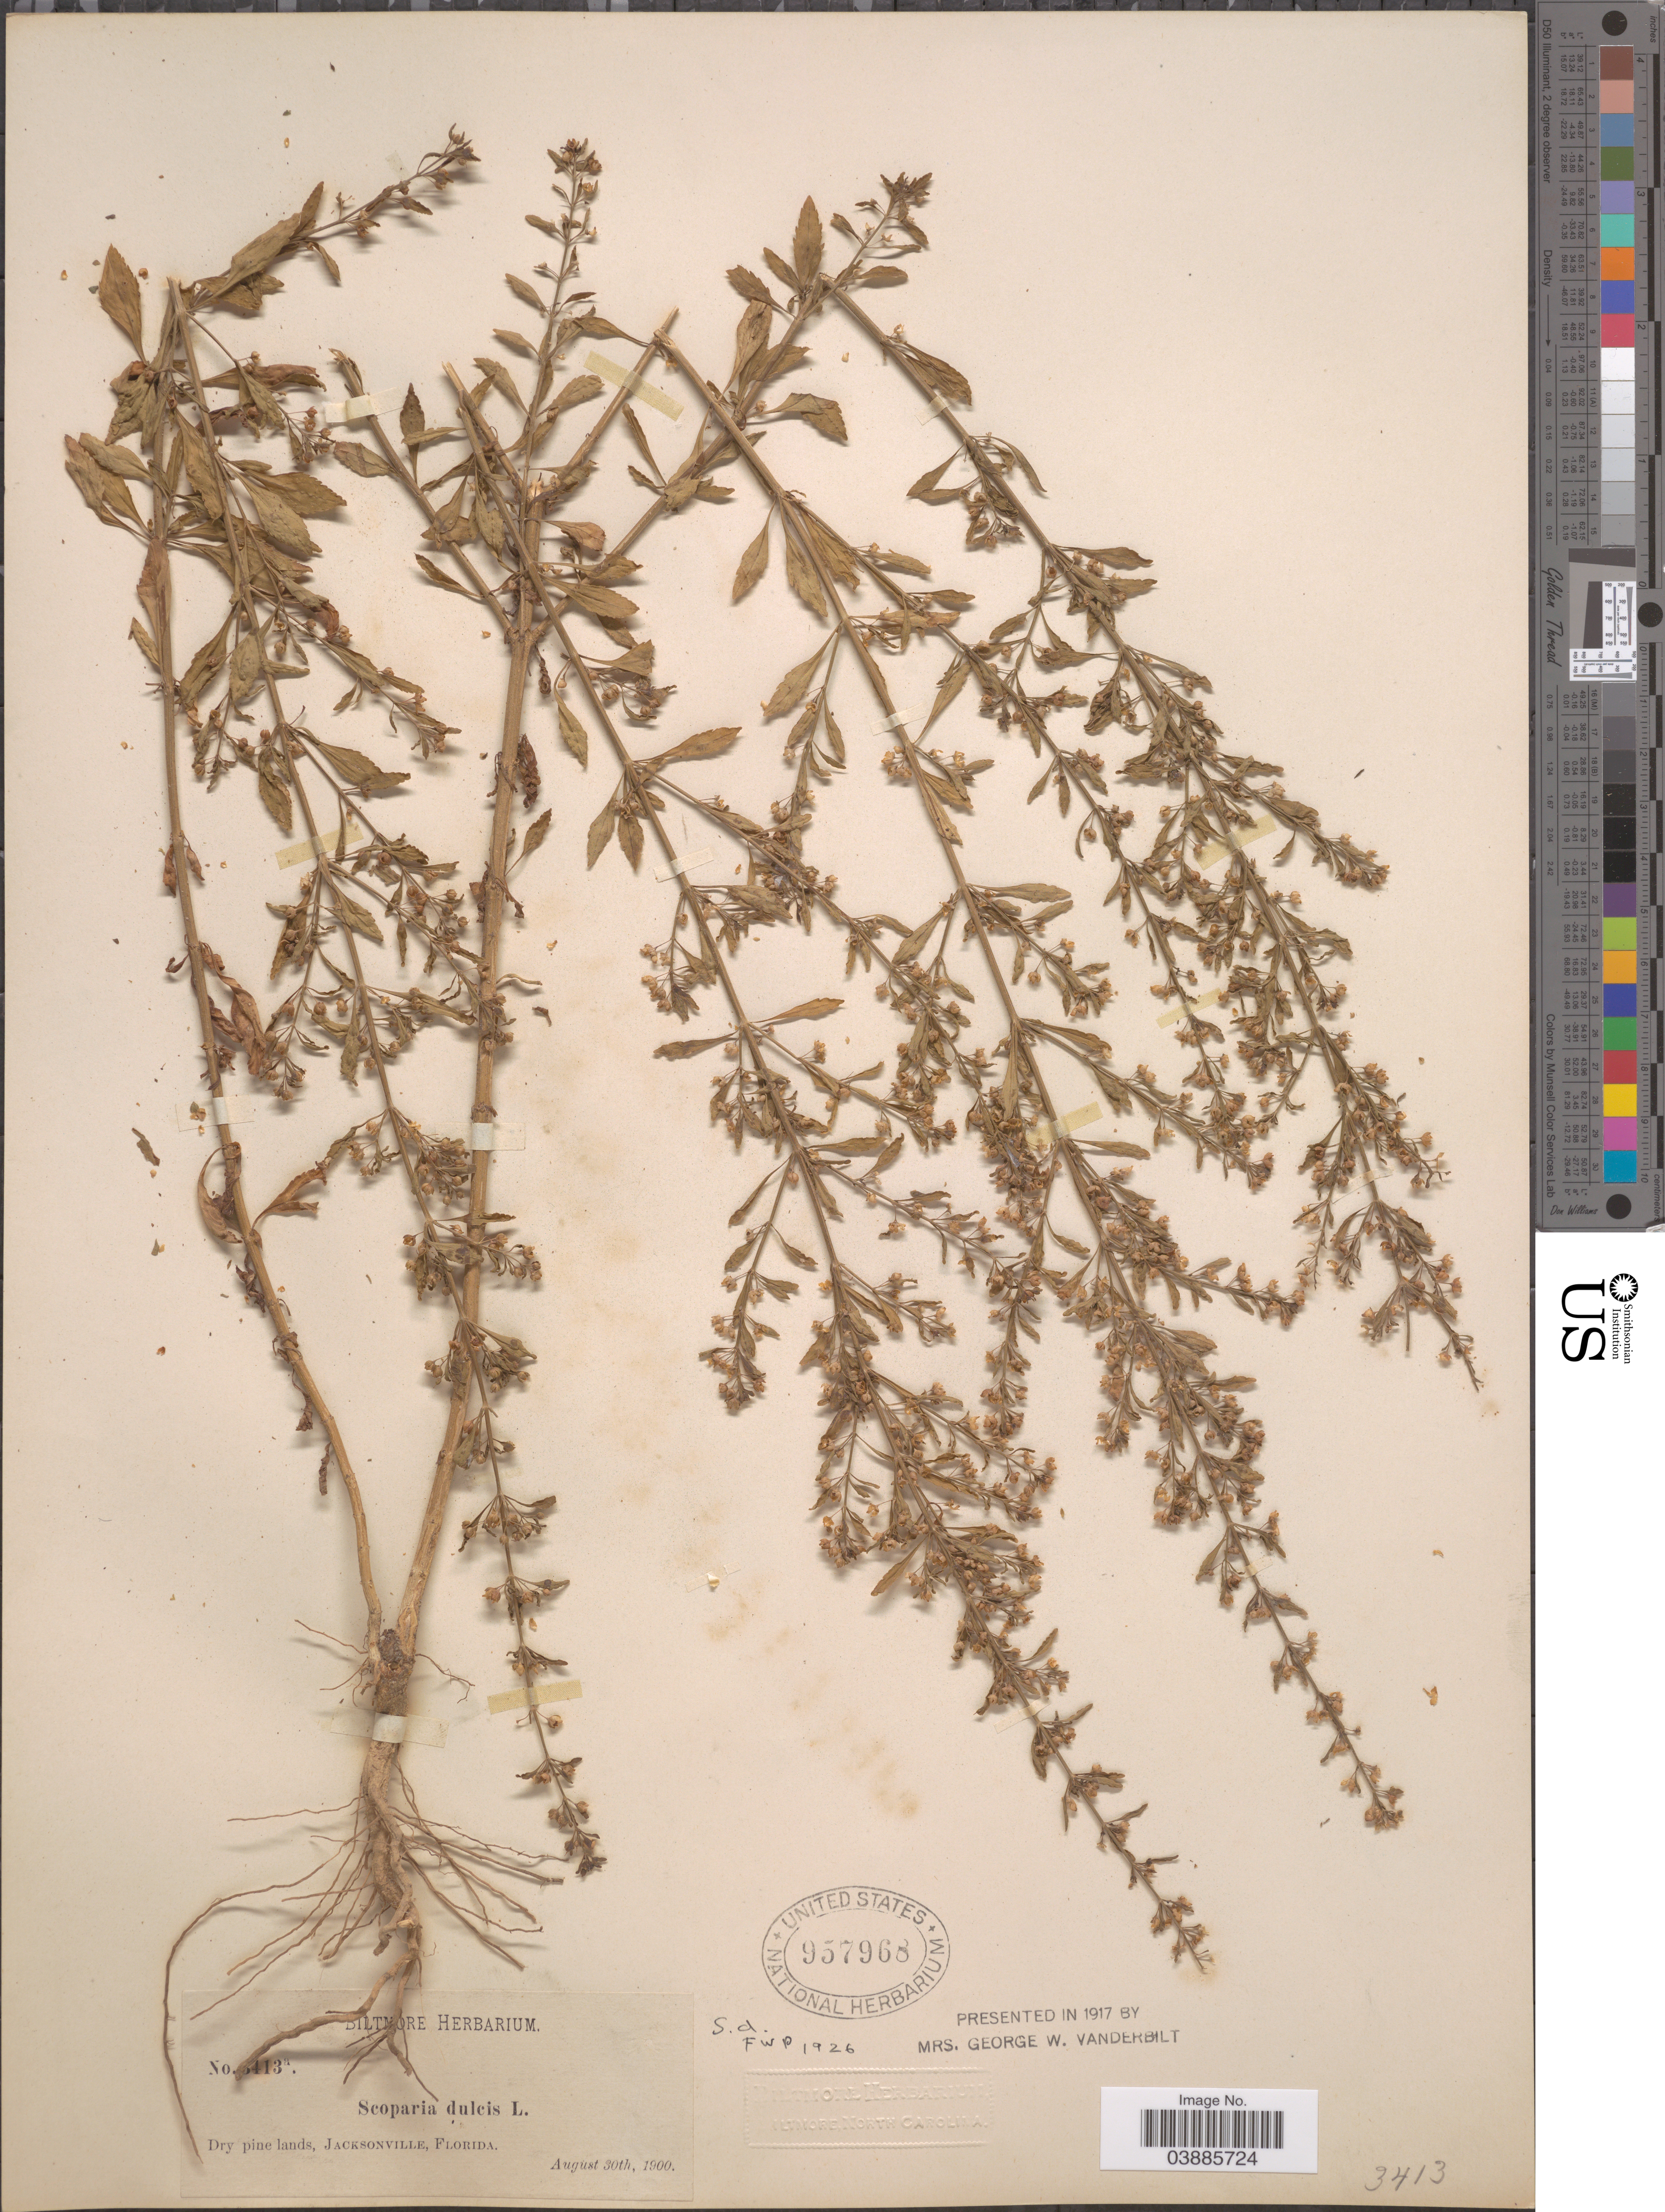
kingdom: Plantae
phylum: Tracheophyta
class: Magnoliopsida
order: Lamiales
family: Plantaginaceae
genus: Scoparia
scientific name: Scoparia dulcis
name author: L.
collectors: ex herb. Biltmore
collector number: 5413a*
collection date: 1900-08-30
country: United States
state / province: Florida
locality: Dry pine lands, Jacksonville.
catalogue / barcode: US 957968